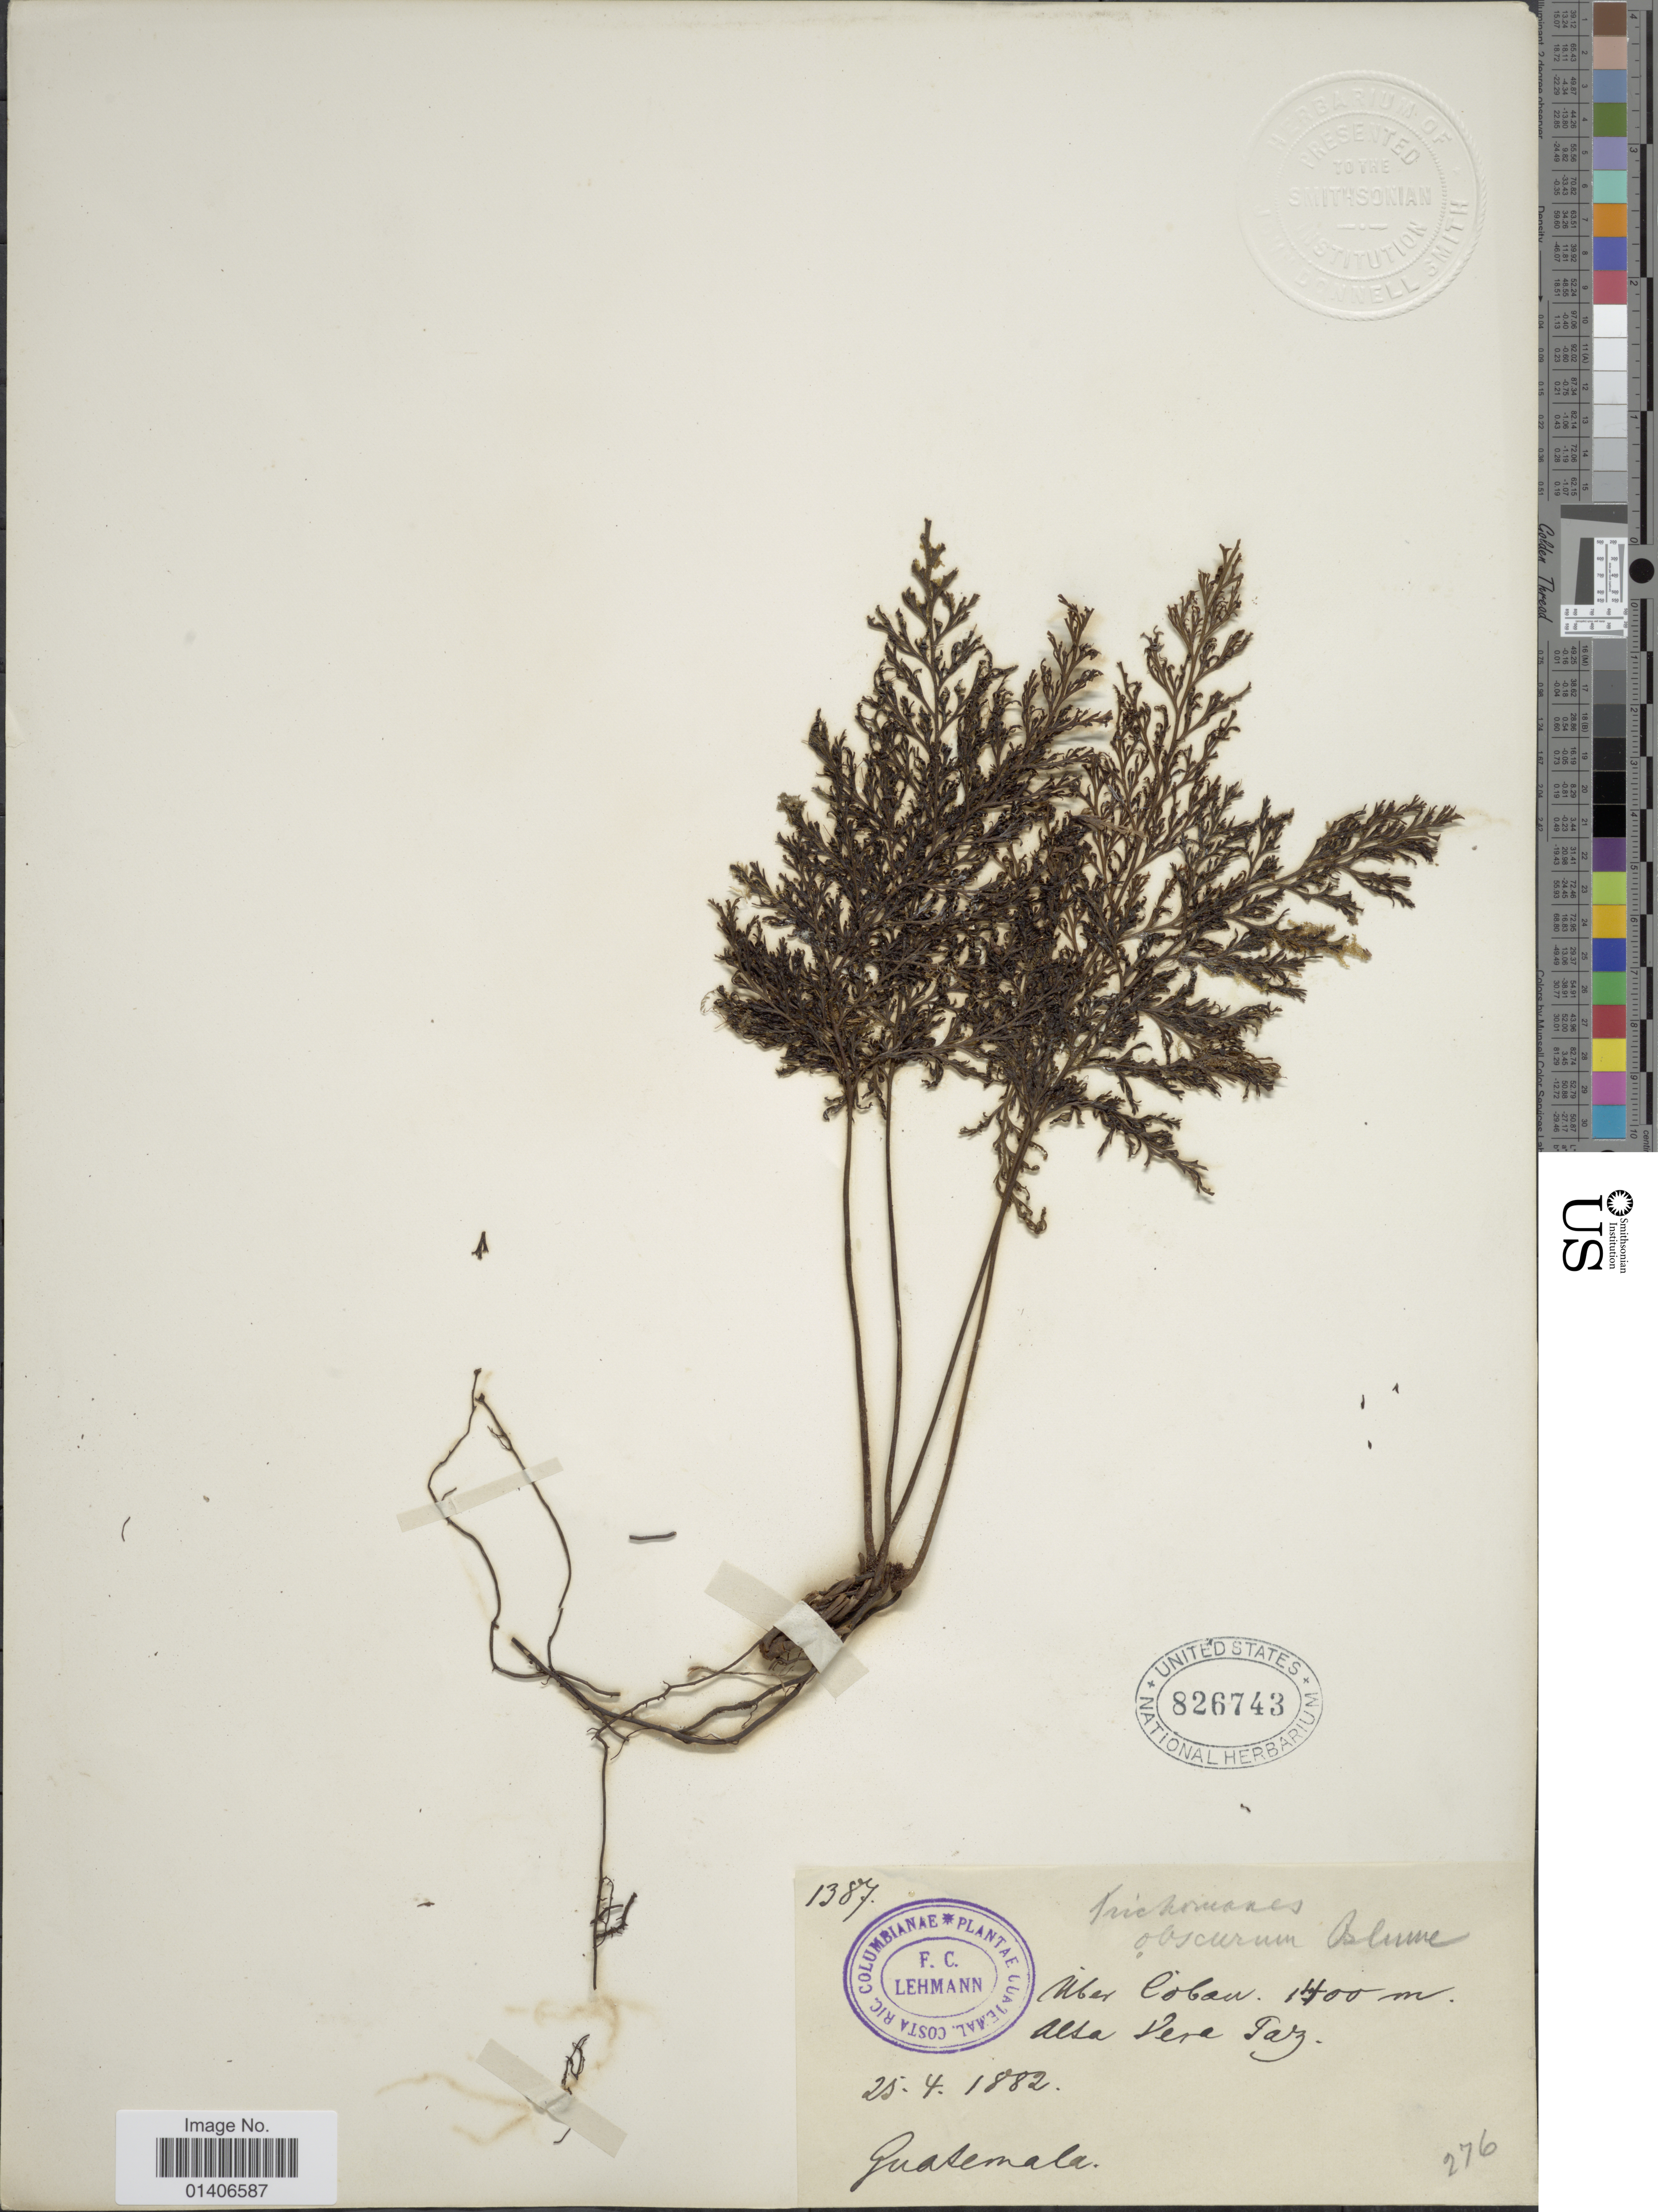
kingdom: Plantae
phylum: Tracheophyta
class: Polypodiopsida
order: Hymenophyllales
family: Hymenophyllaceae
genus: Abrodictyum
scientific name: Abrodictyum rigidum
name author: (Sw.) Ebihara & Dubuisson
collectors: F. C. Lehmann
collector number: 1387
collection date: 1882-04-25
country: Guatemala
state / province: Alta Verapaz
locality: Über Coban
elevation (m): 1400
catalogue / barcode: US 826743